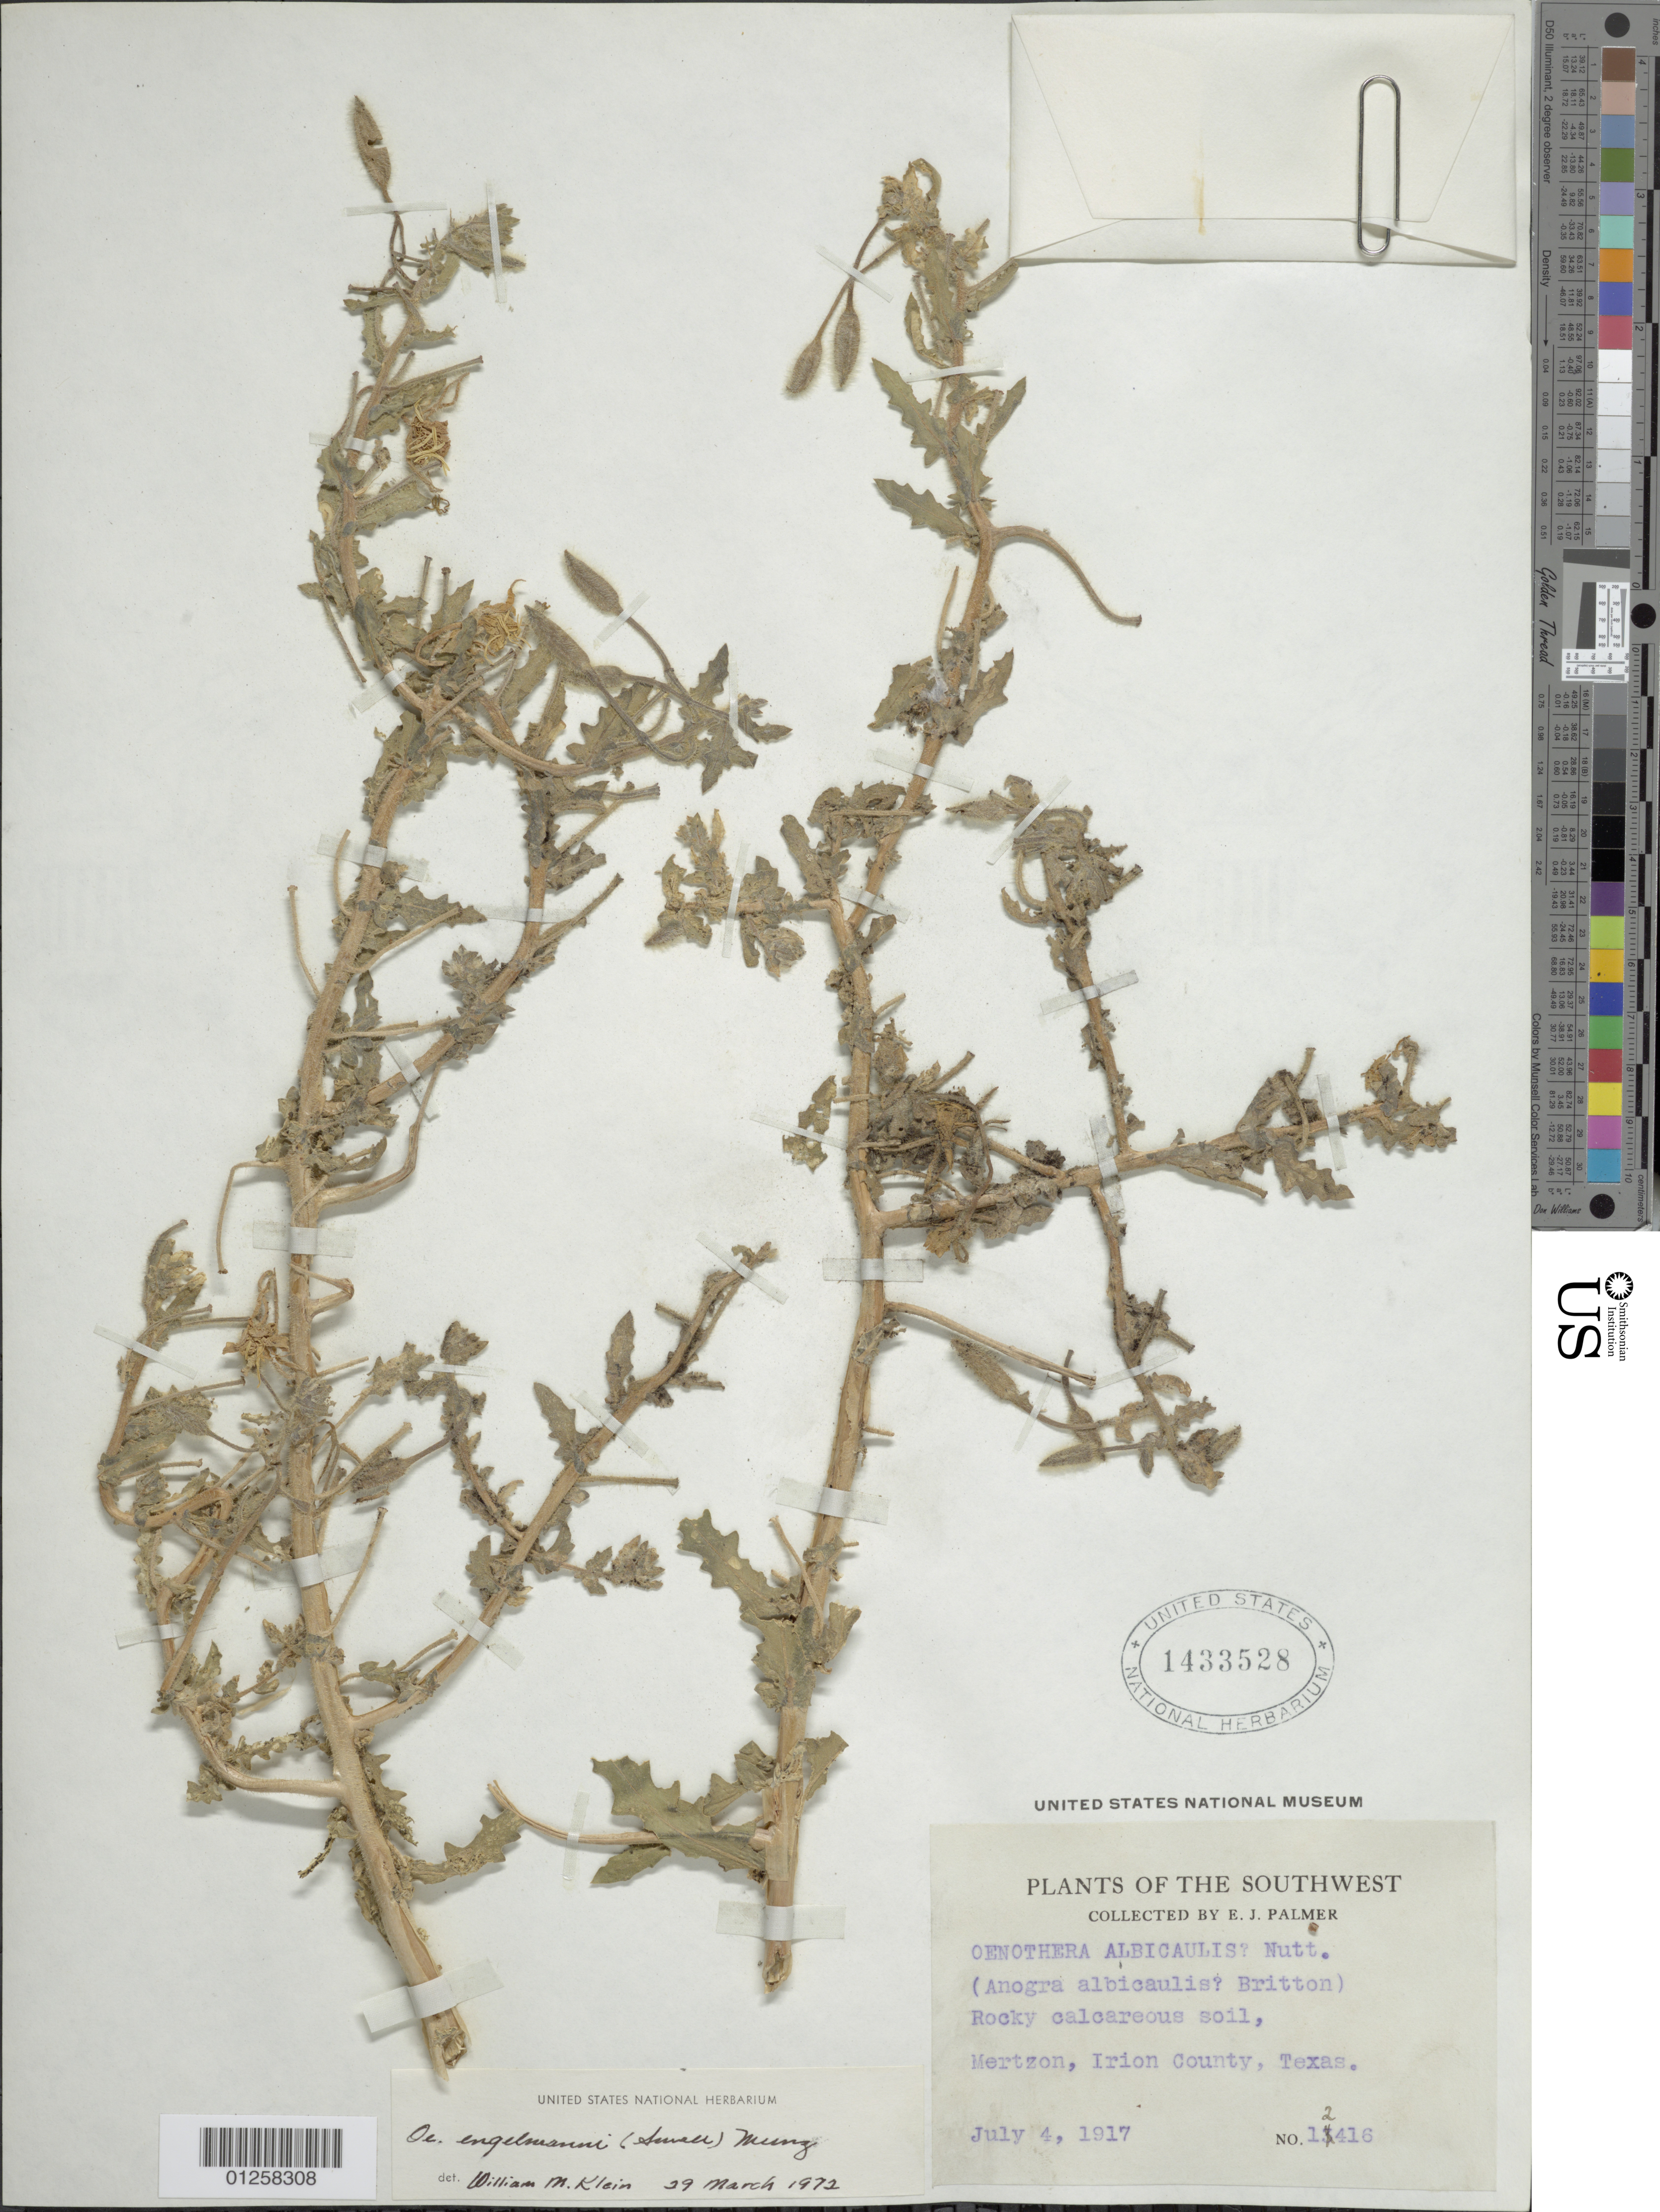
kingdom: Plantae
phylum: Tracheophyta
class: Magnoliopsida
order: Myrtales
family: Onagraceae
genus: Oenothera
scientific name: Oenothera engelmannii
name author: (Small) Munz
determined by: Klein, W. M.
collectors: E. J. Palmer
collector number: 12416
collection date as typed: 04 Jul 1917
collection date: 1917-07-04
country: United States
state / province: Texas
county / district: Irion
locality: Mertzon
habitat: Rocky calcareous soil.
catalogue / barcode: US 1433528